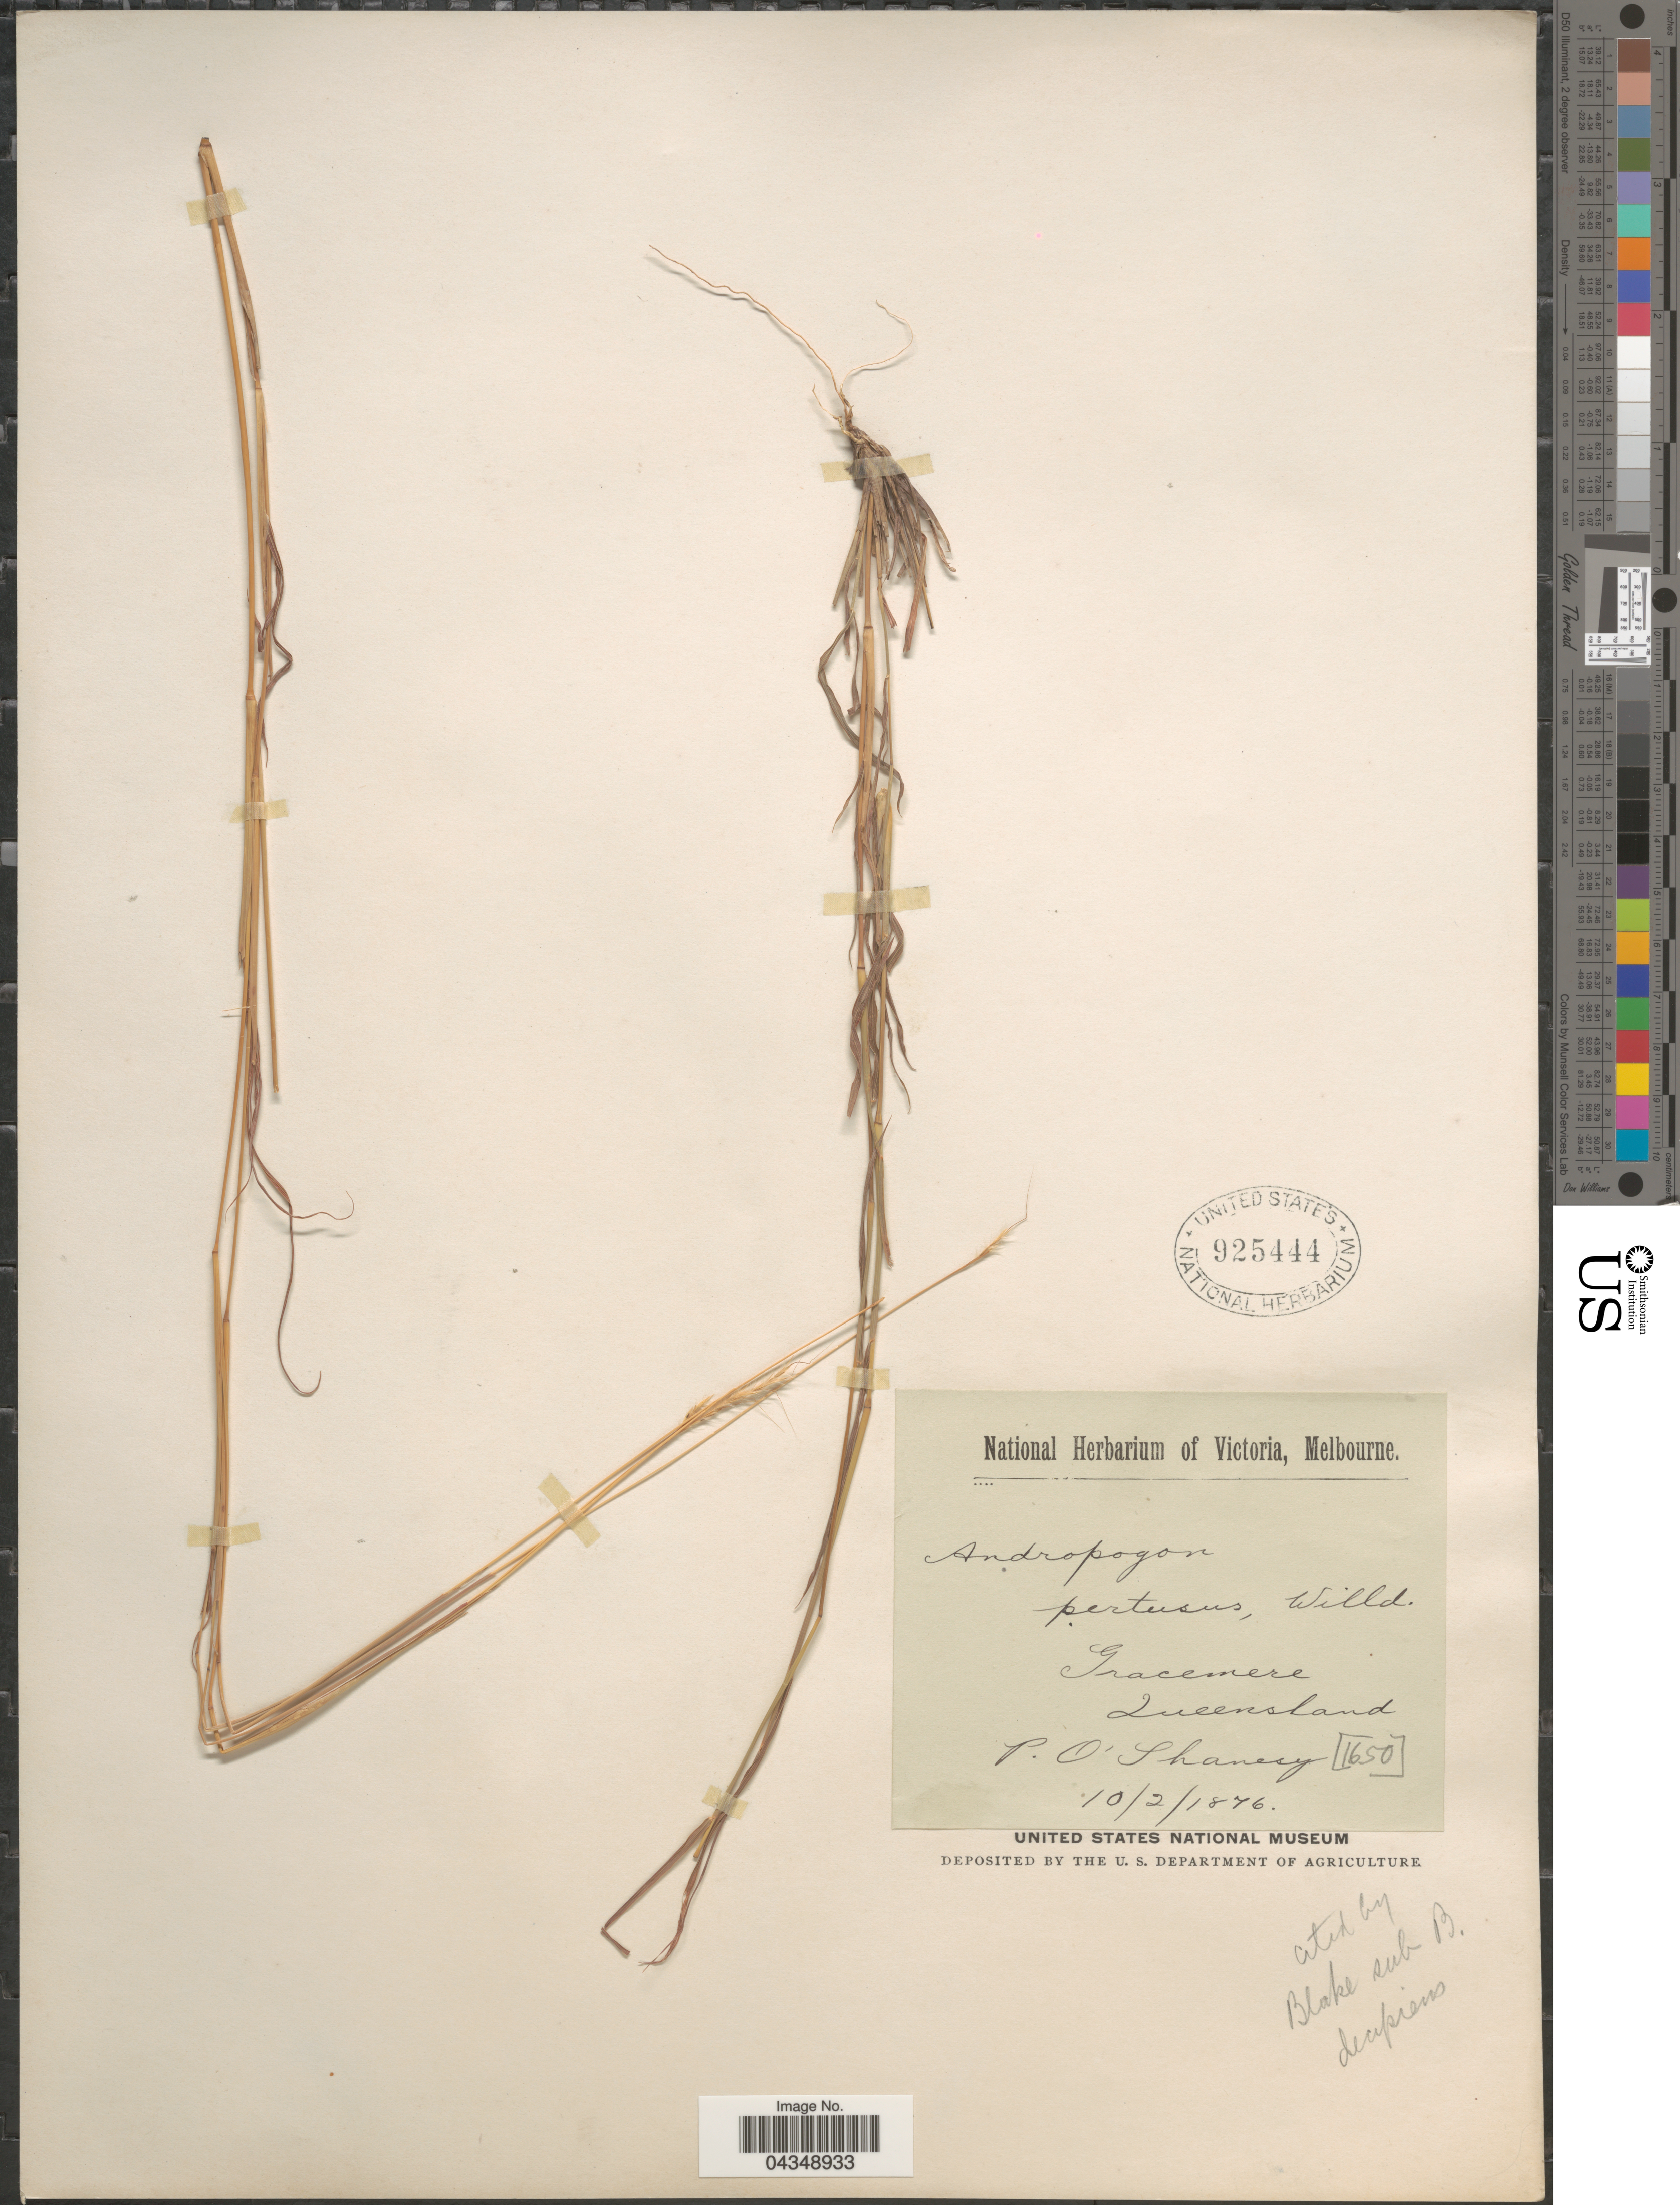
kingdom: Plantae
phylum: Tracheophyta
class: Liliopsida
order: Poales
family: Poaceae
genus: Bothriochloa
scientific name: Bothriochloa decipiens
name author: (Hack.) C. E. Hubb.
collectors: P. Shanesy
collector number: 1650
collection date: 1876-02-10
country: Australia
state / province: Queensland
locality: Gracemere.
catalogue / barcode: US 925444